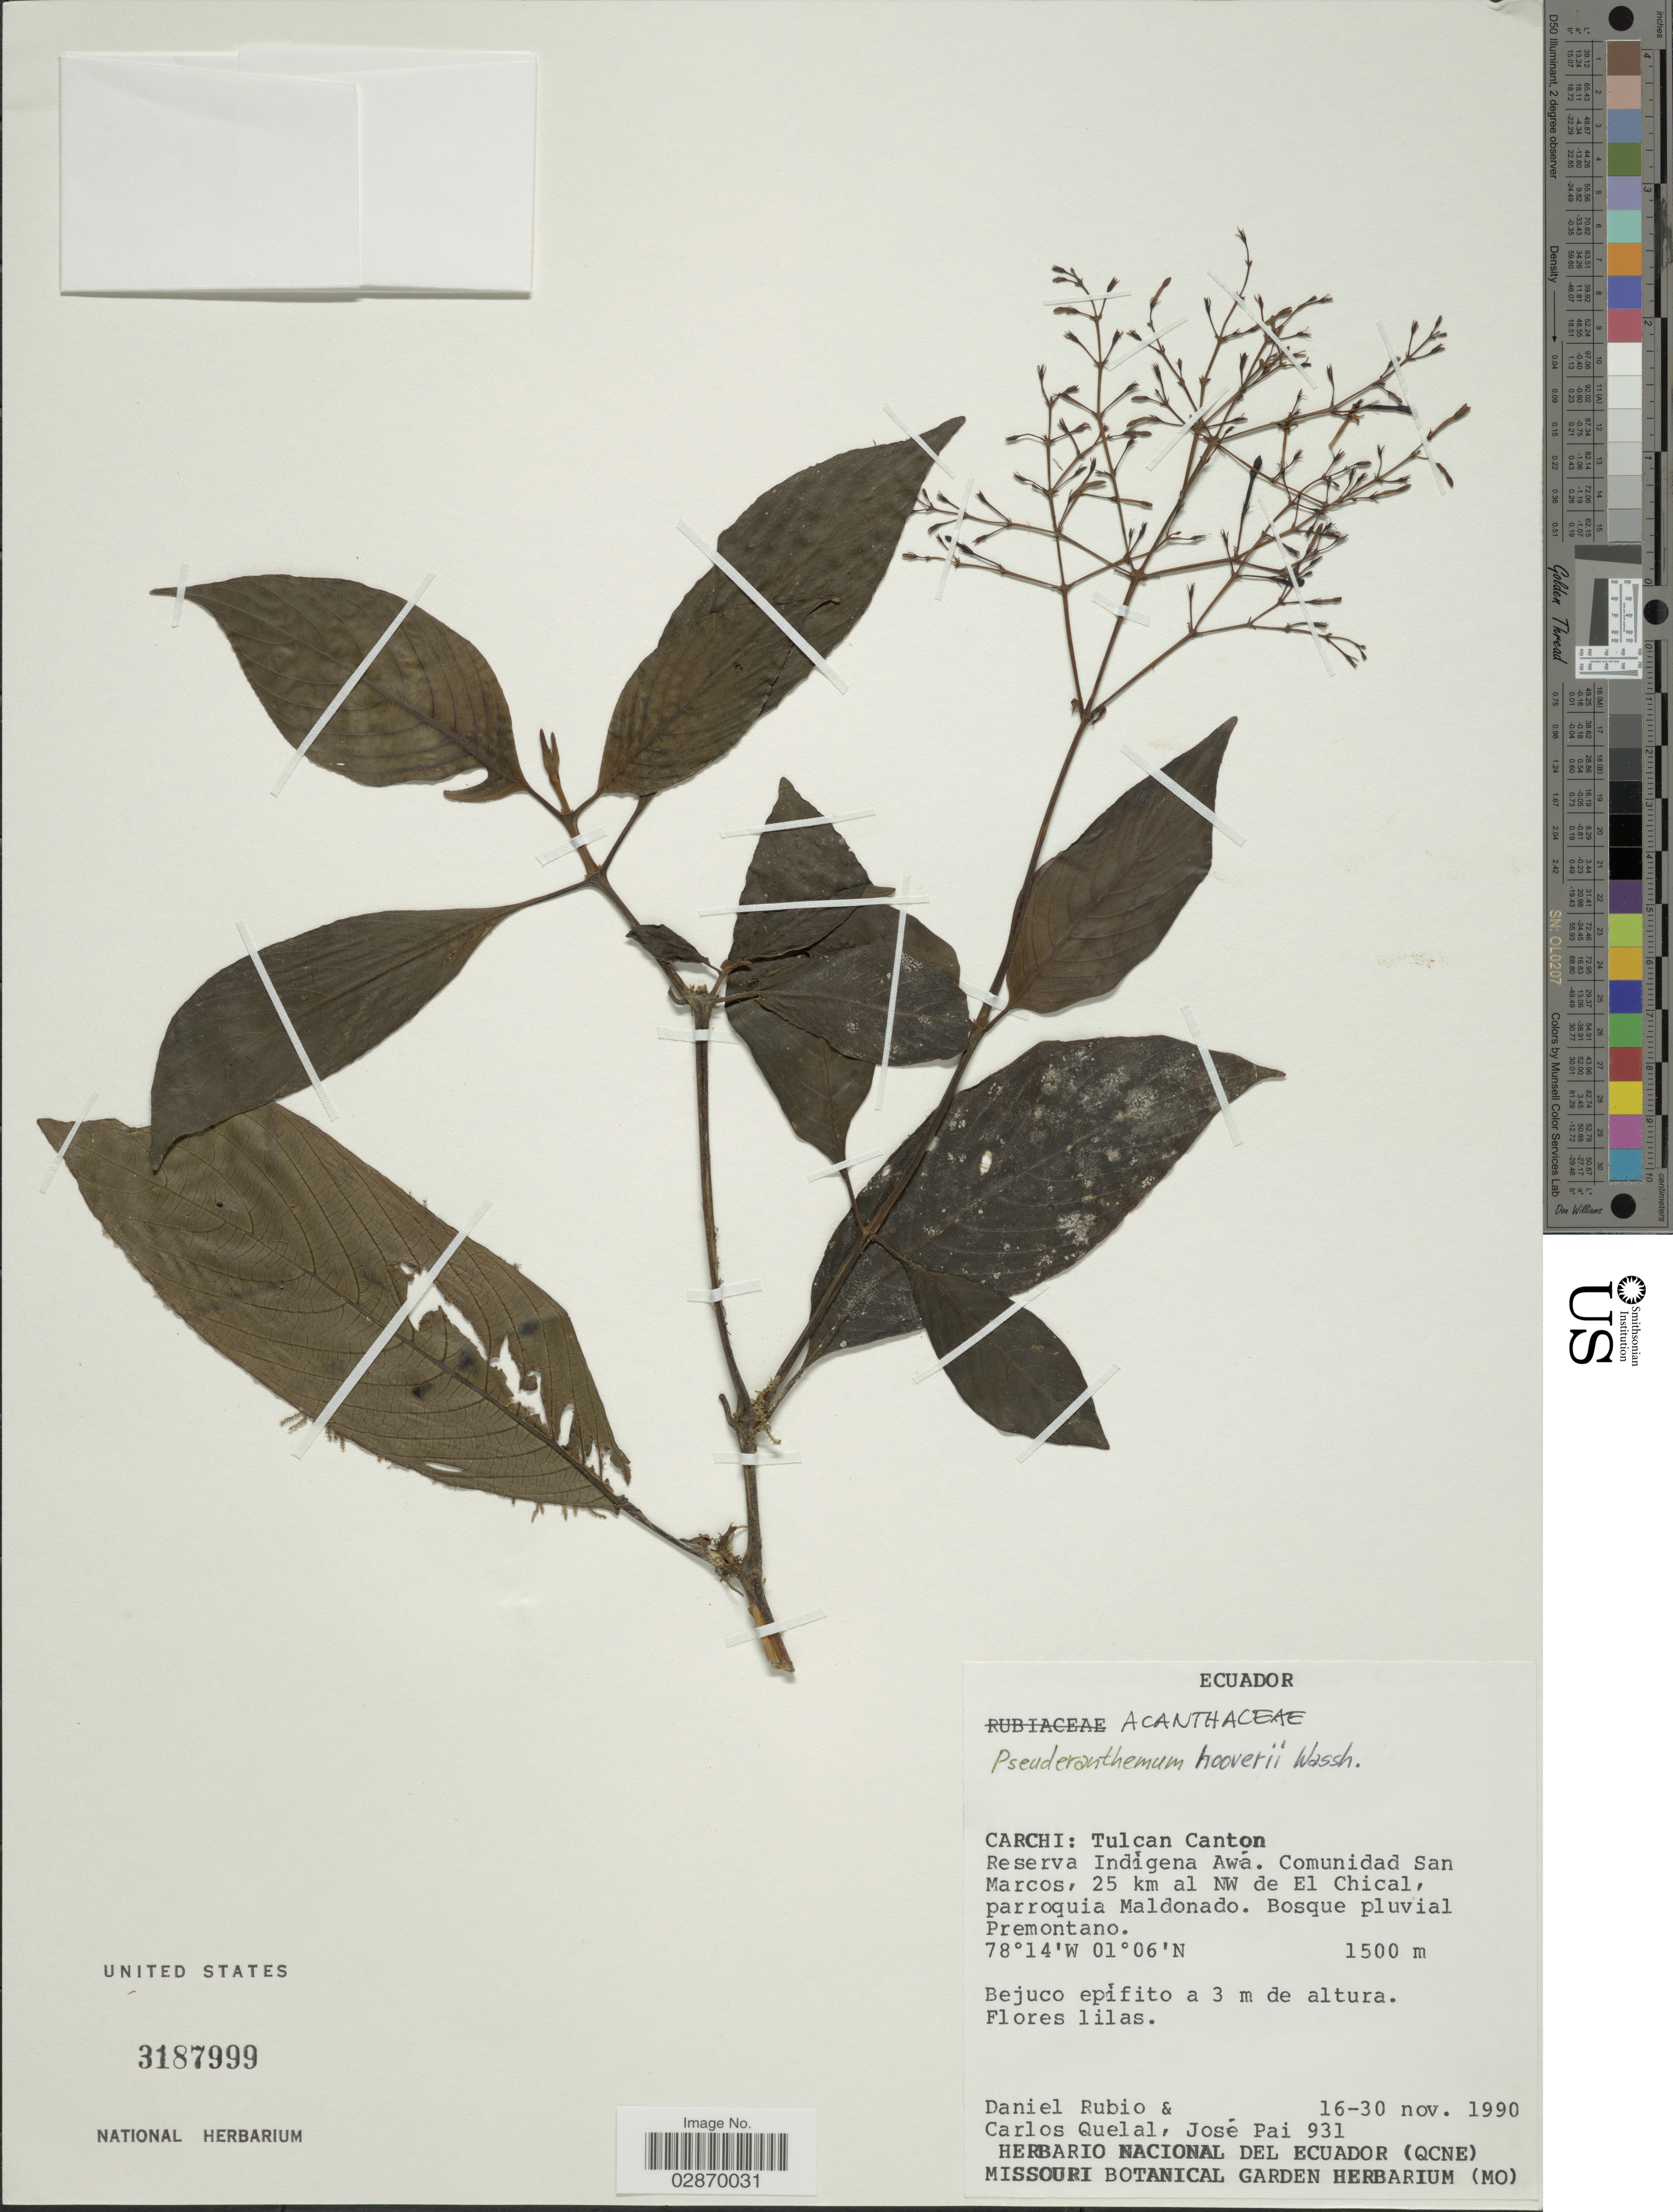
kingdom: Plantae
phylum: Tracheophyta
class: Magnoliopsida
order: Lamiales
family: Acanthaceae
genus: Pseuderanthemum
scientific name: Pseuderanthemum hooveri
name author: Wassh.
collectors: D. Rubio, C. Quelal & J. Pai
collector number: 931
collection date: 1990-11-16/1990-11-30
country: Ecuador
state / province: Carchi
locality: Tulcan Canton, Reserva Indigena Awá, Comunidad San Marcos, 25 km al NW de El Chical, parroquia Maldonado, Bosque pluvial Premontano.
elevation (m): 1500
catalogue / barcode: US 3187999